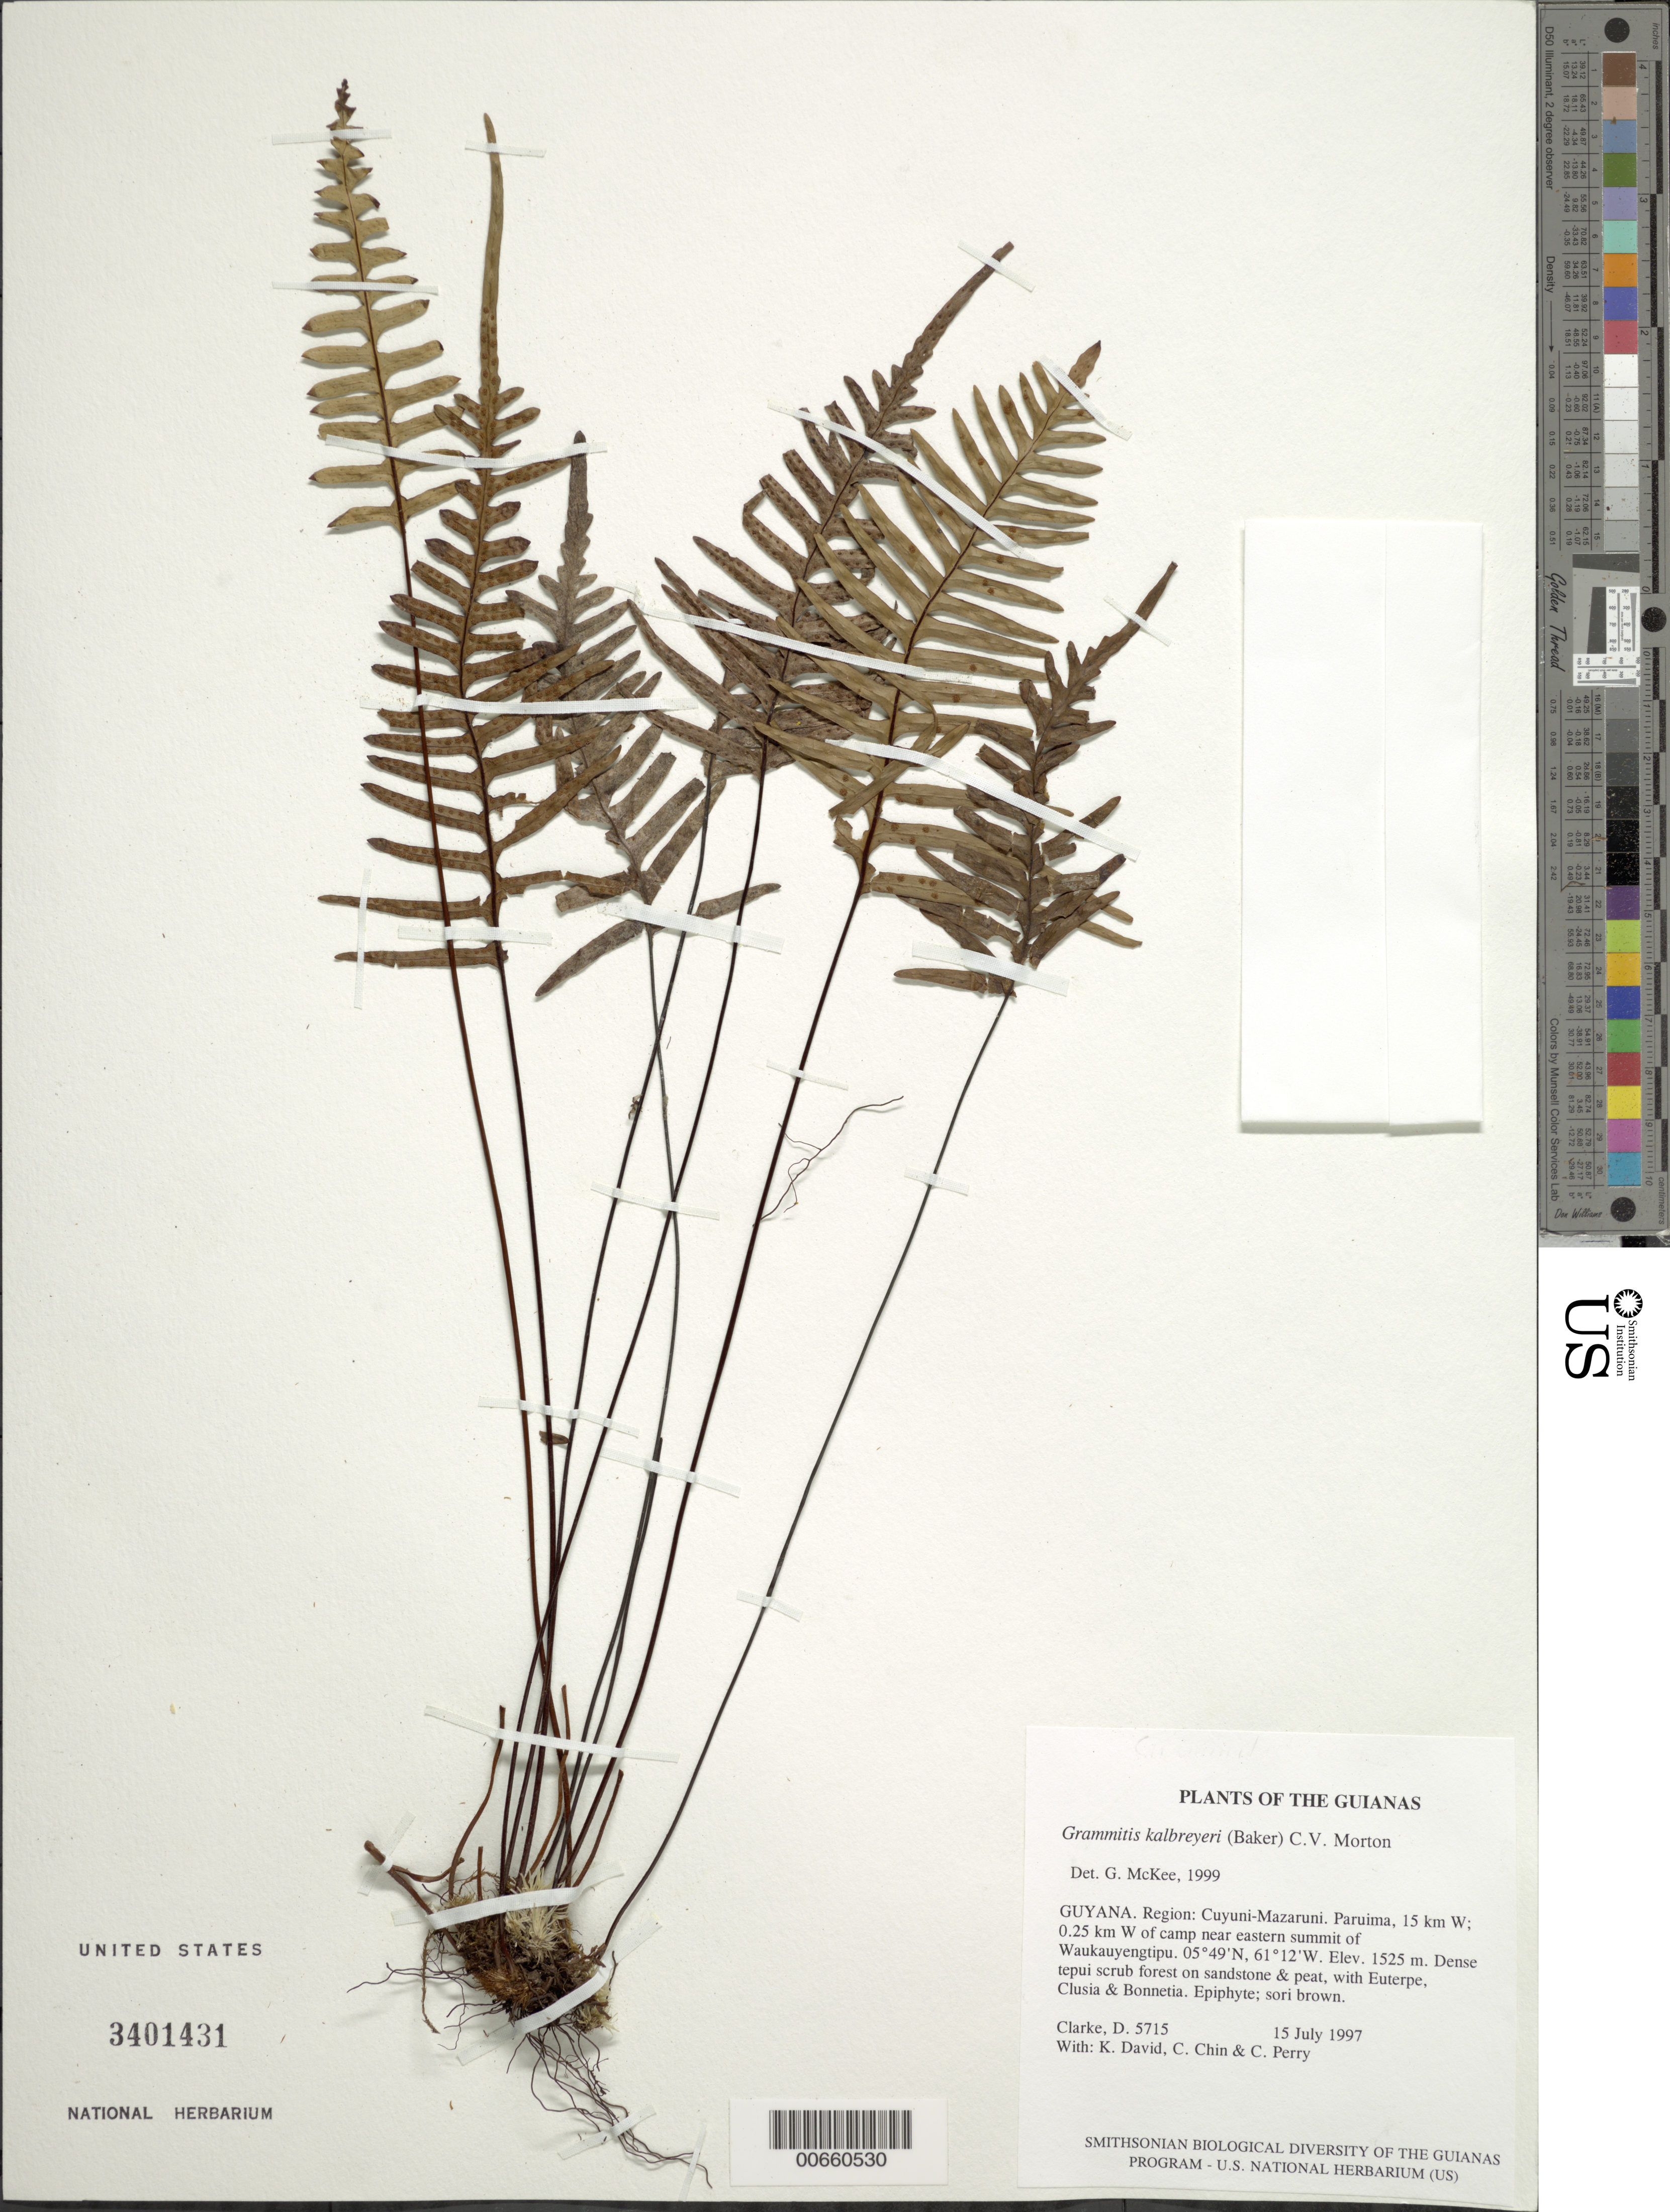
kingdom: Plantae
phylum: Tracheophyta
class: Polypodiopsida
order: Polypodiales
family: Polypodiaceae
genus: Ceradenia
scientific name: Ceradenia kalbreyeri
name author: (Baker) L.E. Bishop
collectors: H. D. Clarke, K. David, C. Chin & C. Perry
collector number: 5715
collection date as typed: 15 July 1997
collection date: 1997-07-15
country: Guyana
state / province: Cuyuni-Mazaruni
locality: Paruima, 15 km W; 0.25 km W of camp near eastern summit of Waukauyengtipu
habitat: Dense tepui scrub forest on sandstone & peat, with Euterpe, Clusia & Bonnetia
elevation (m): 1525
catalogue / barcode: US 3401431